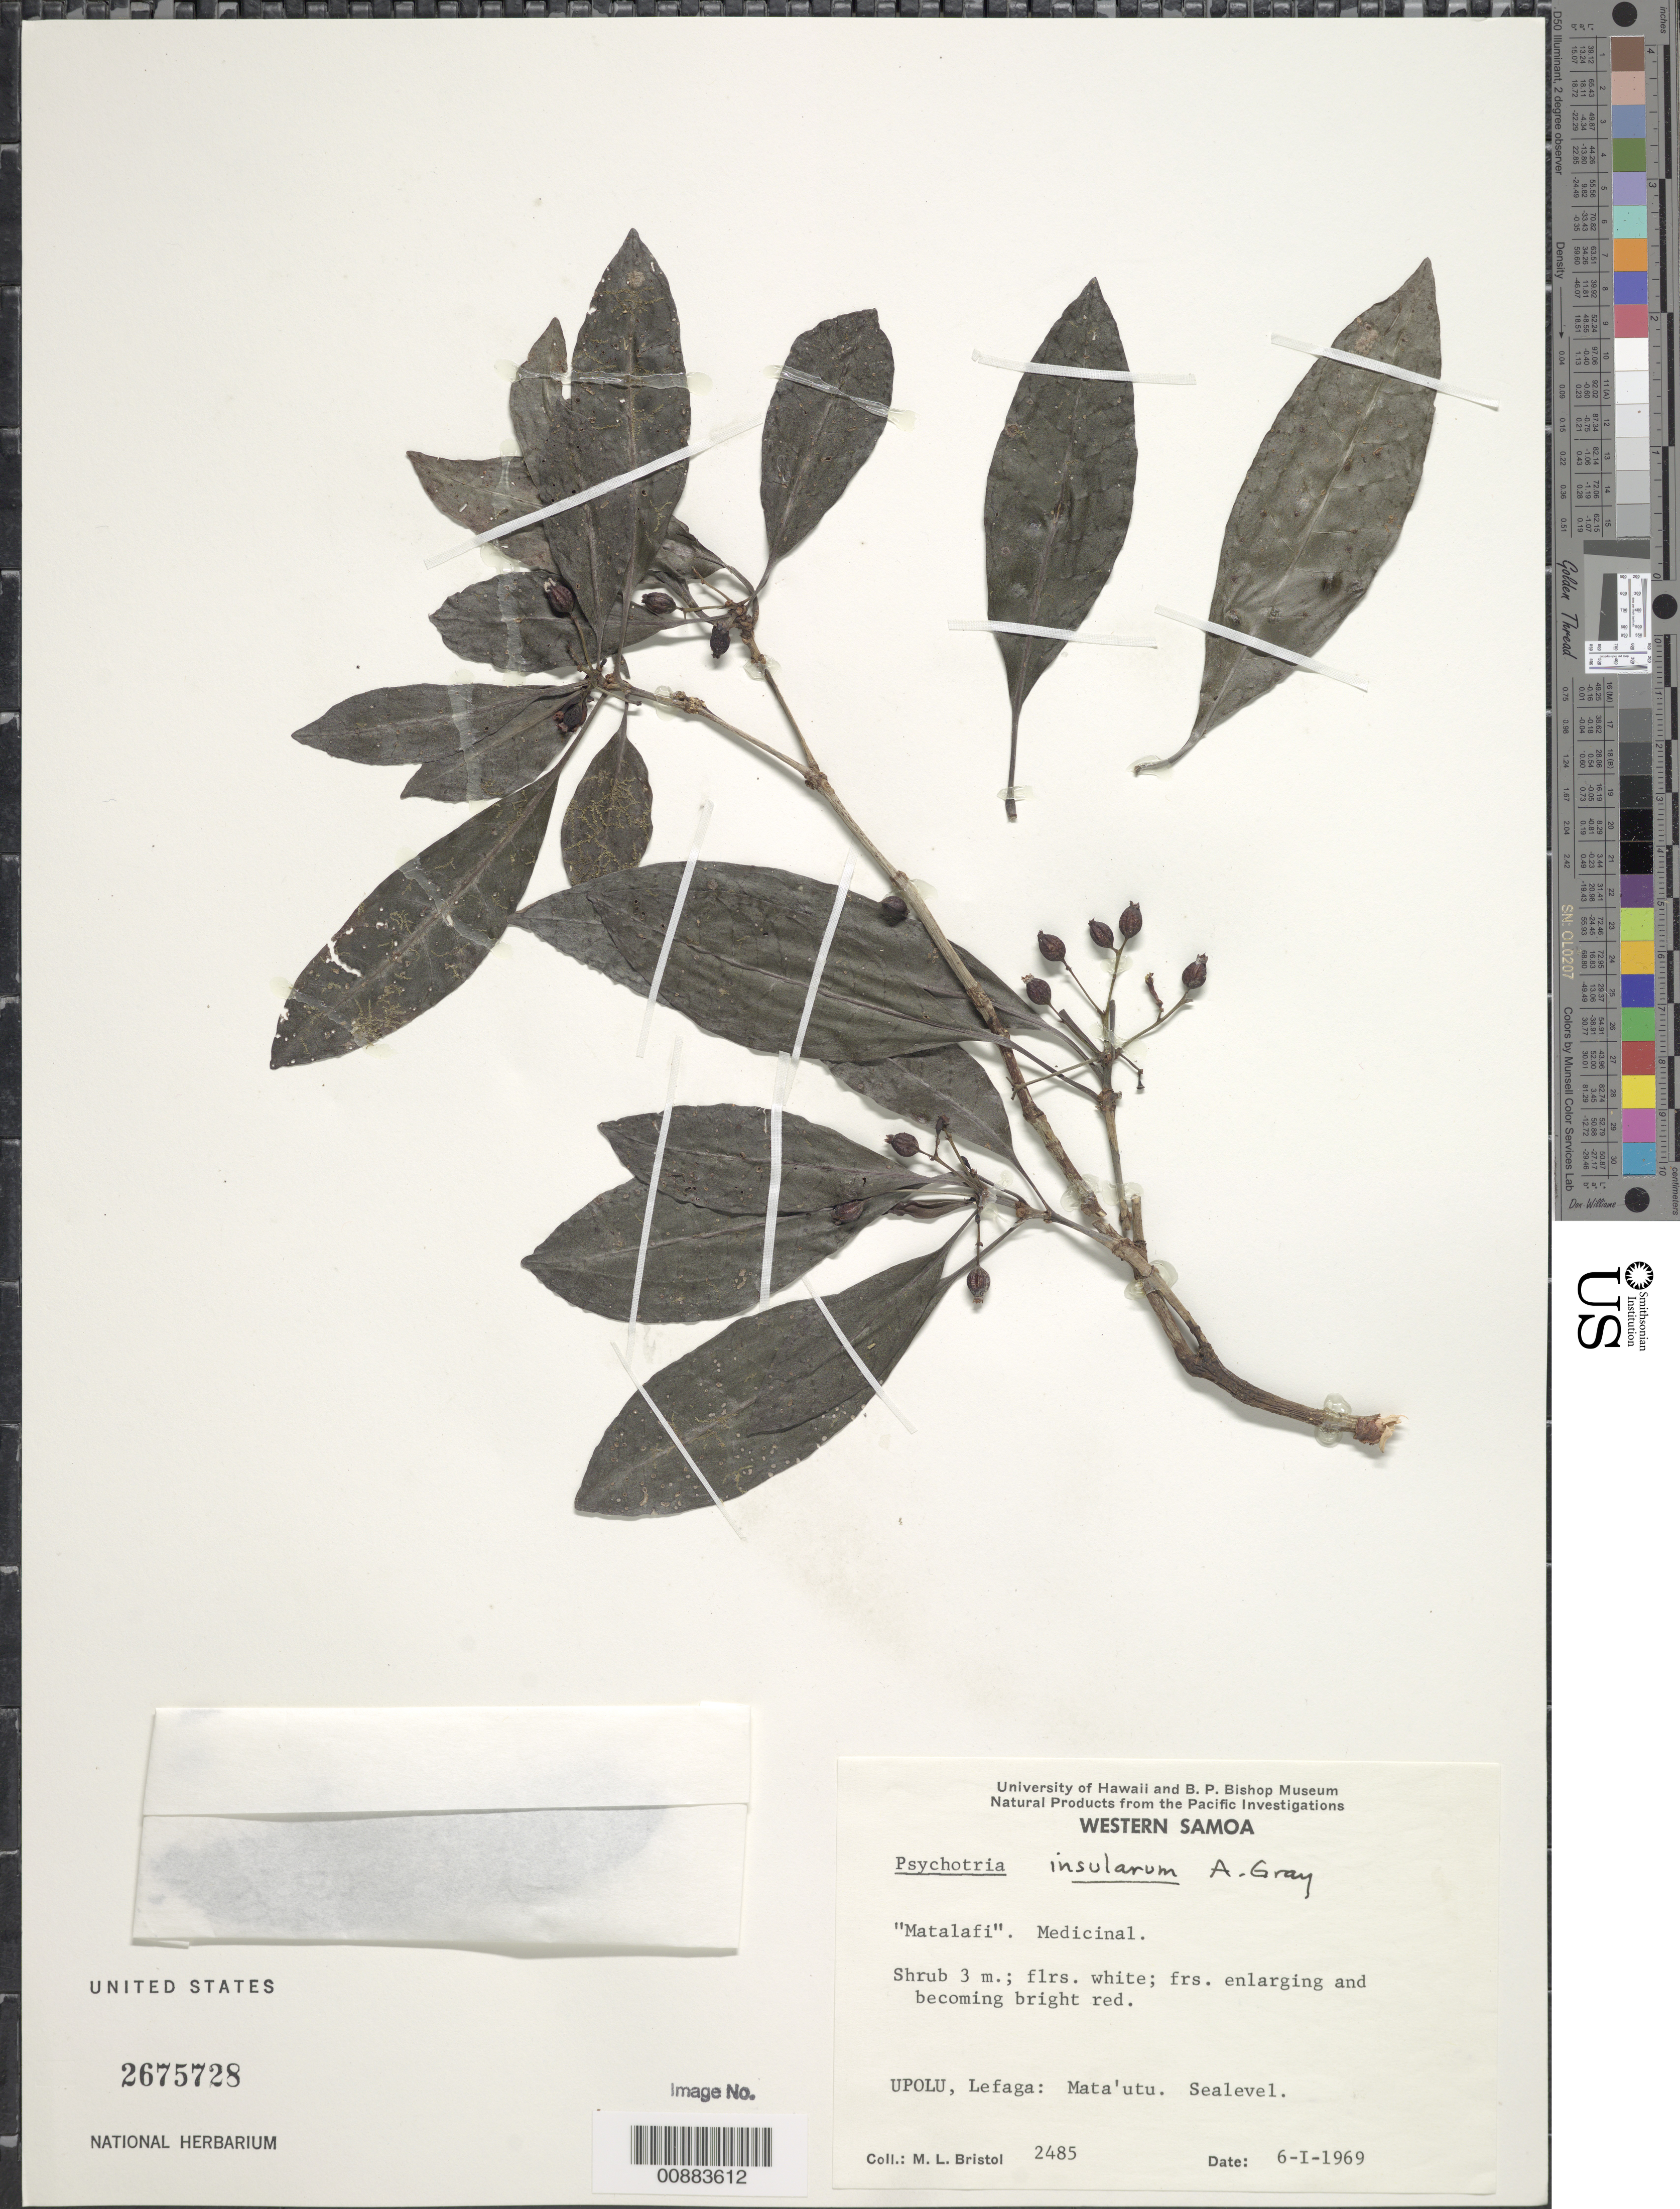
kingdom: Plantae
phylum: Tracheophyta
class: Magnoliopsida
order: Gentianales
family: Rubiaceae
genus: Psychotria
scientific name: Psychotria insularum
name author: A. Gray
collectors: M. L. Bristol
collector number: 2485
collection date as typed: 06 Jan 1969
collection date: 1969-01-06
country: Samoa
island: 'Upolu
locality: Upolu, Lefaga: Mat'uti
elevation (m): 0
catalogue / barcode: US 2675728